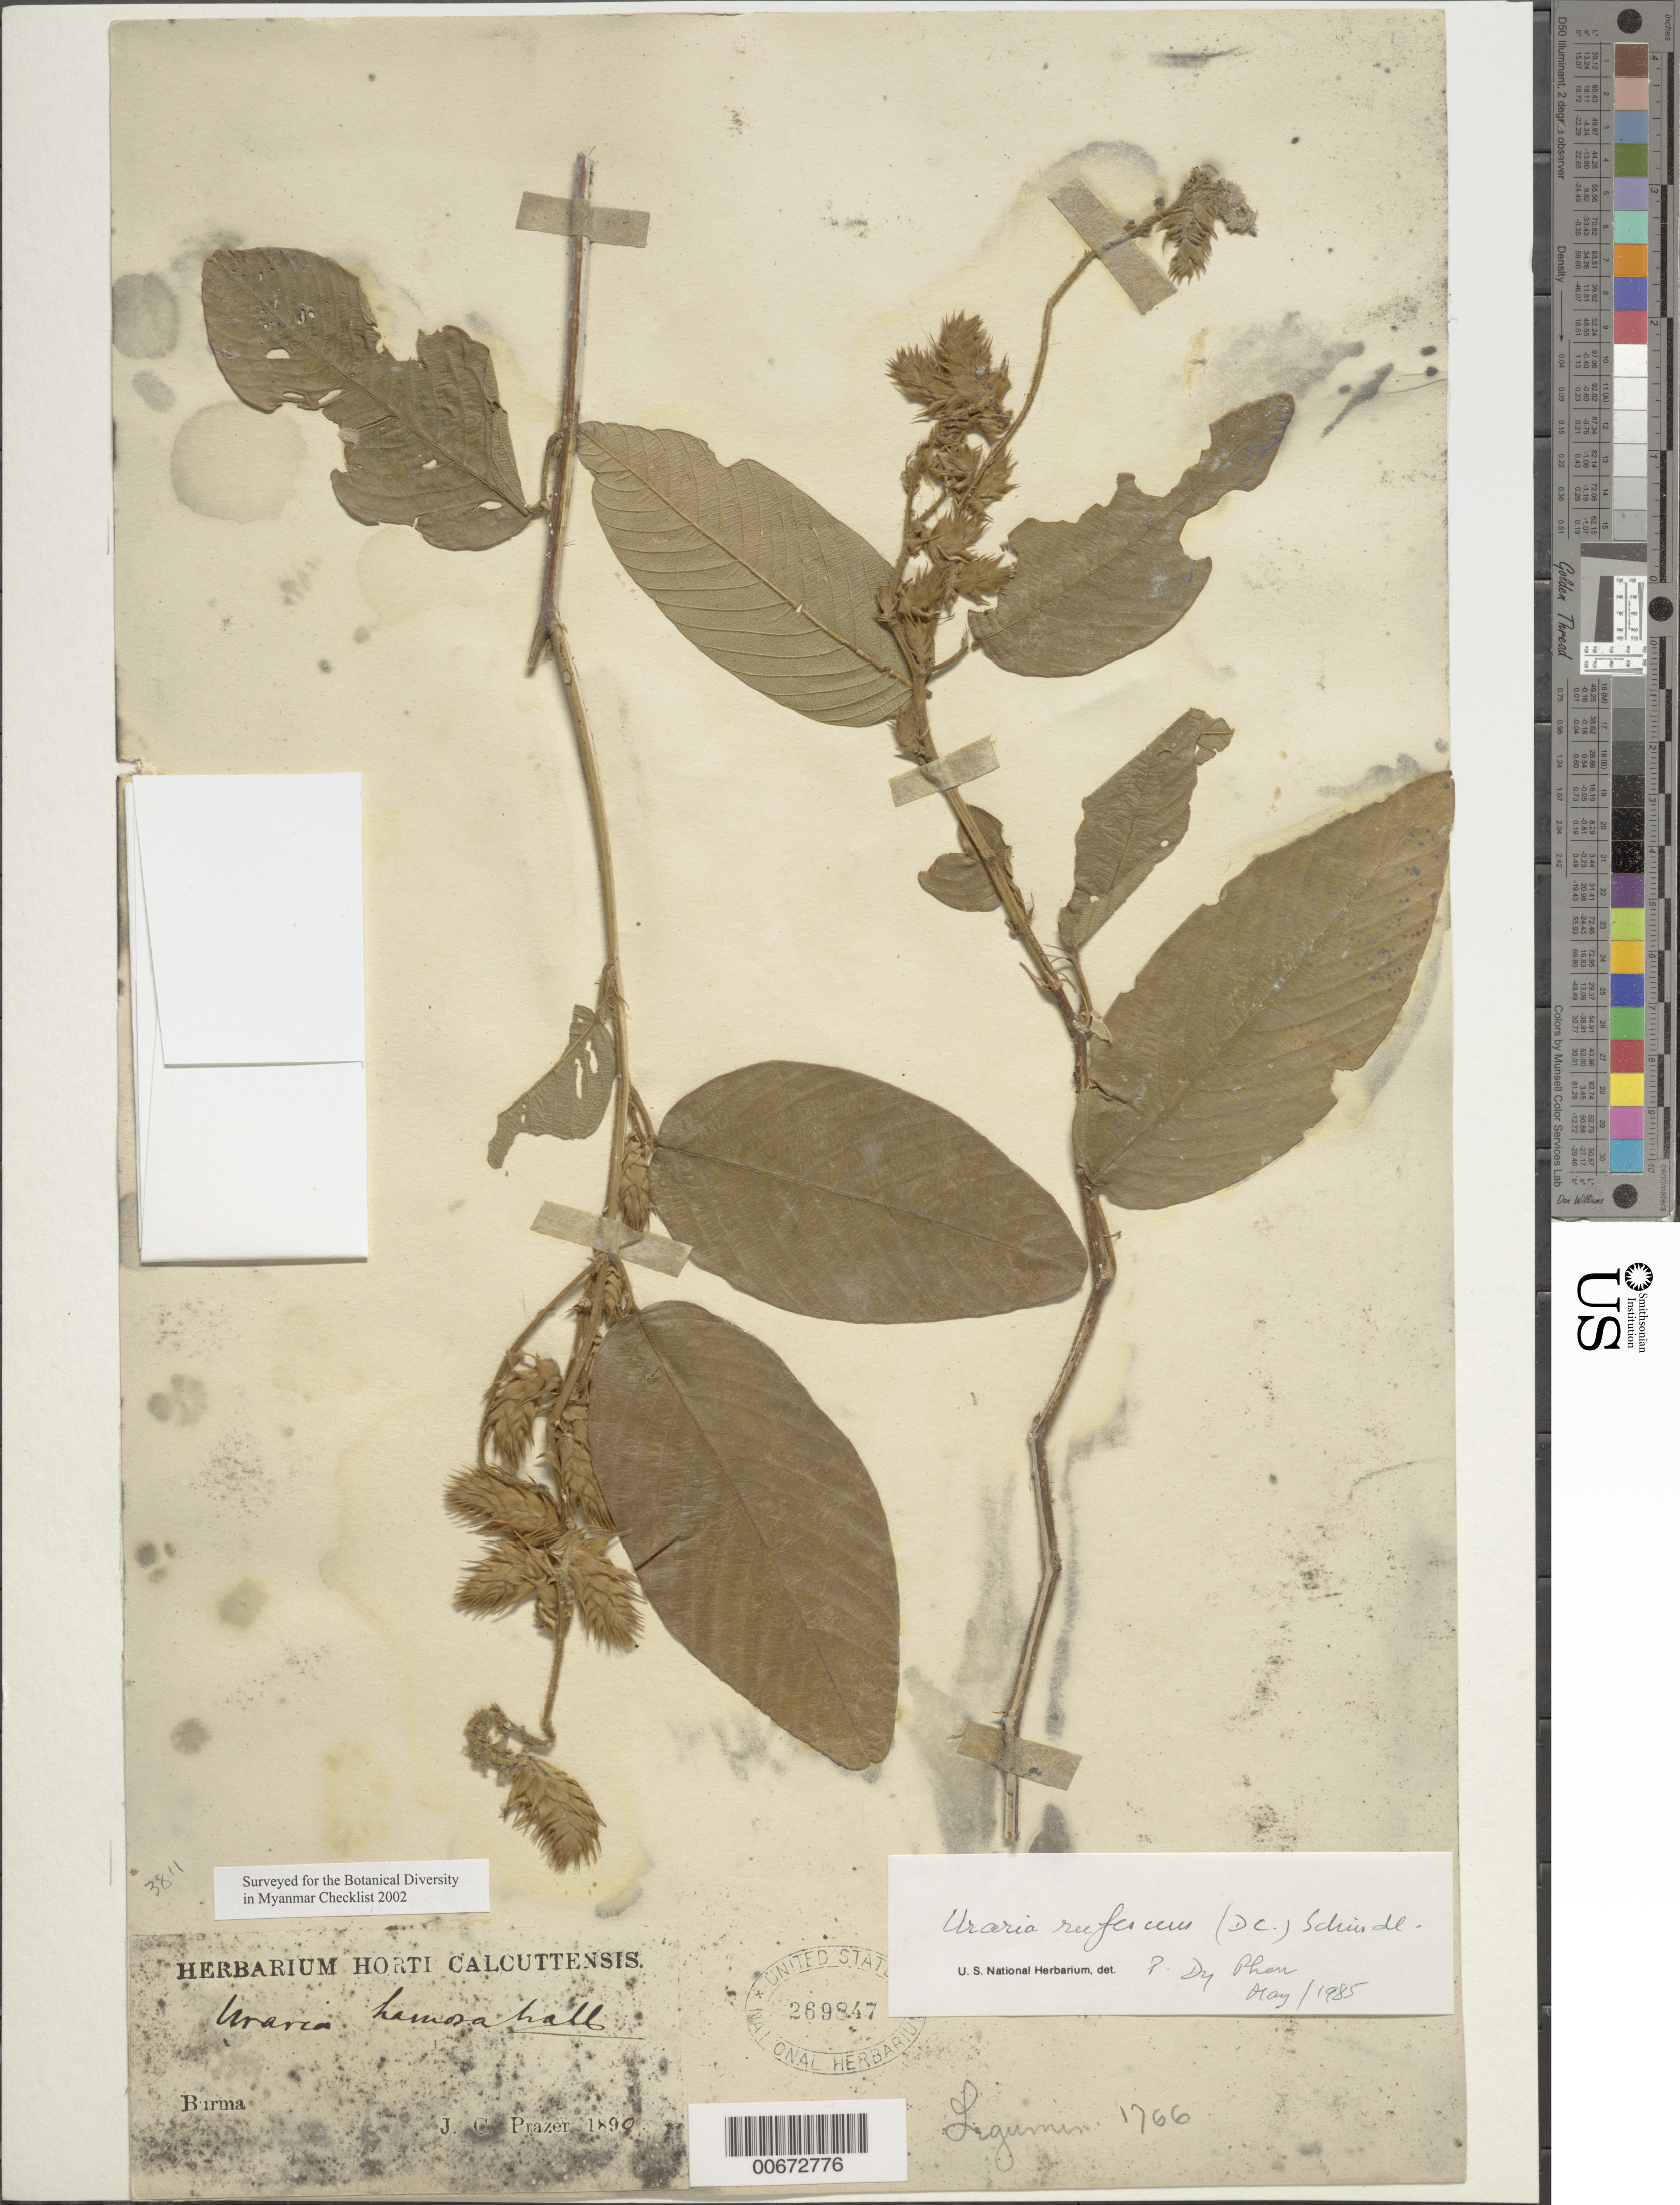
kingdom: Plantae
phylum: Tracheophyta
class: Magnoliopsida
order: Fabales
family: Fabaceae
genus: Uraria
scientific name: Uraria rufescens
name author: (DC.) Schindl.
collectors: J. Prazer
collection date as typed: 1890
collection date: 1890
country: Myanmar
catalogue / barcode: US 269847